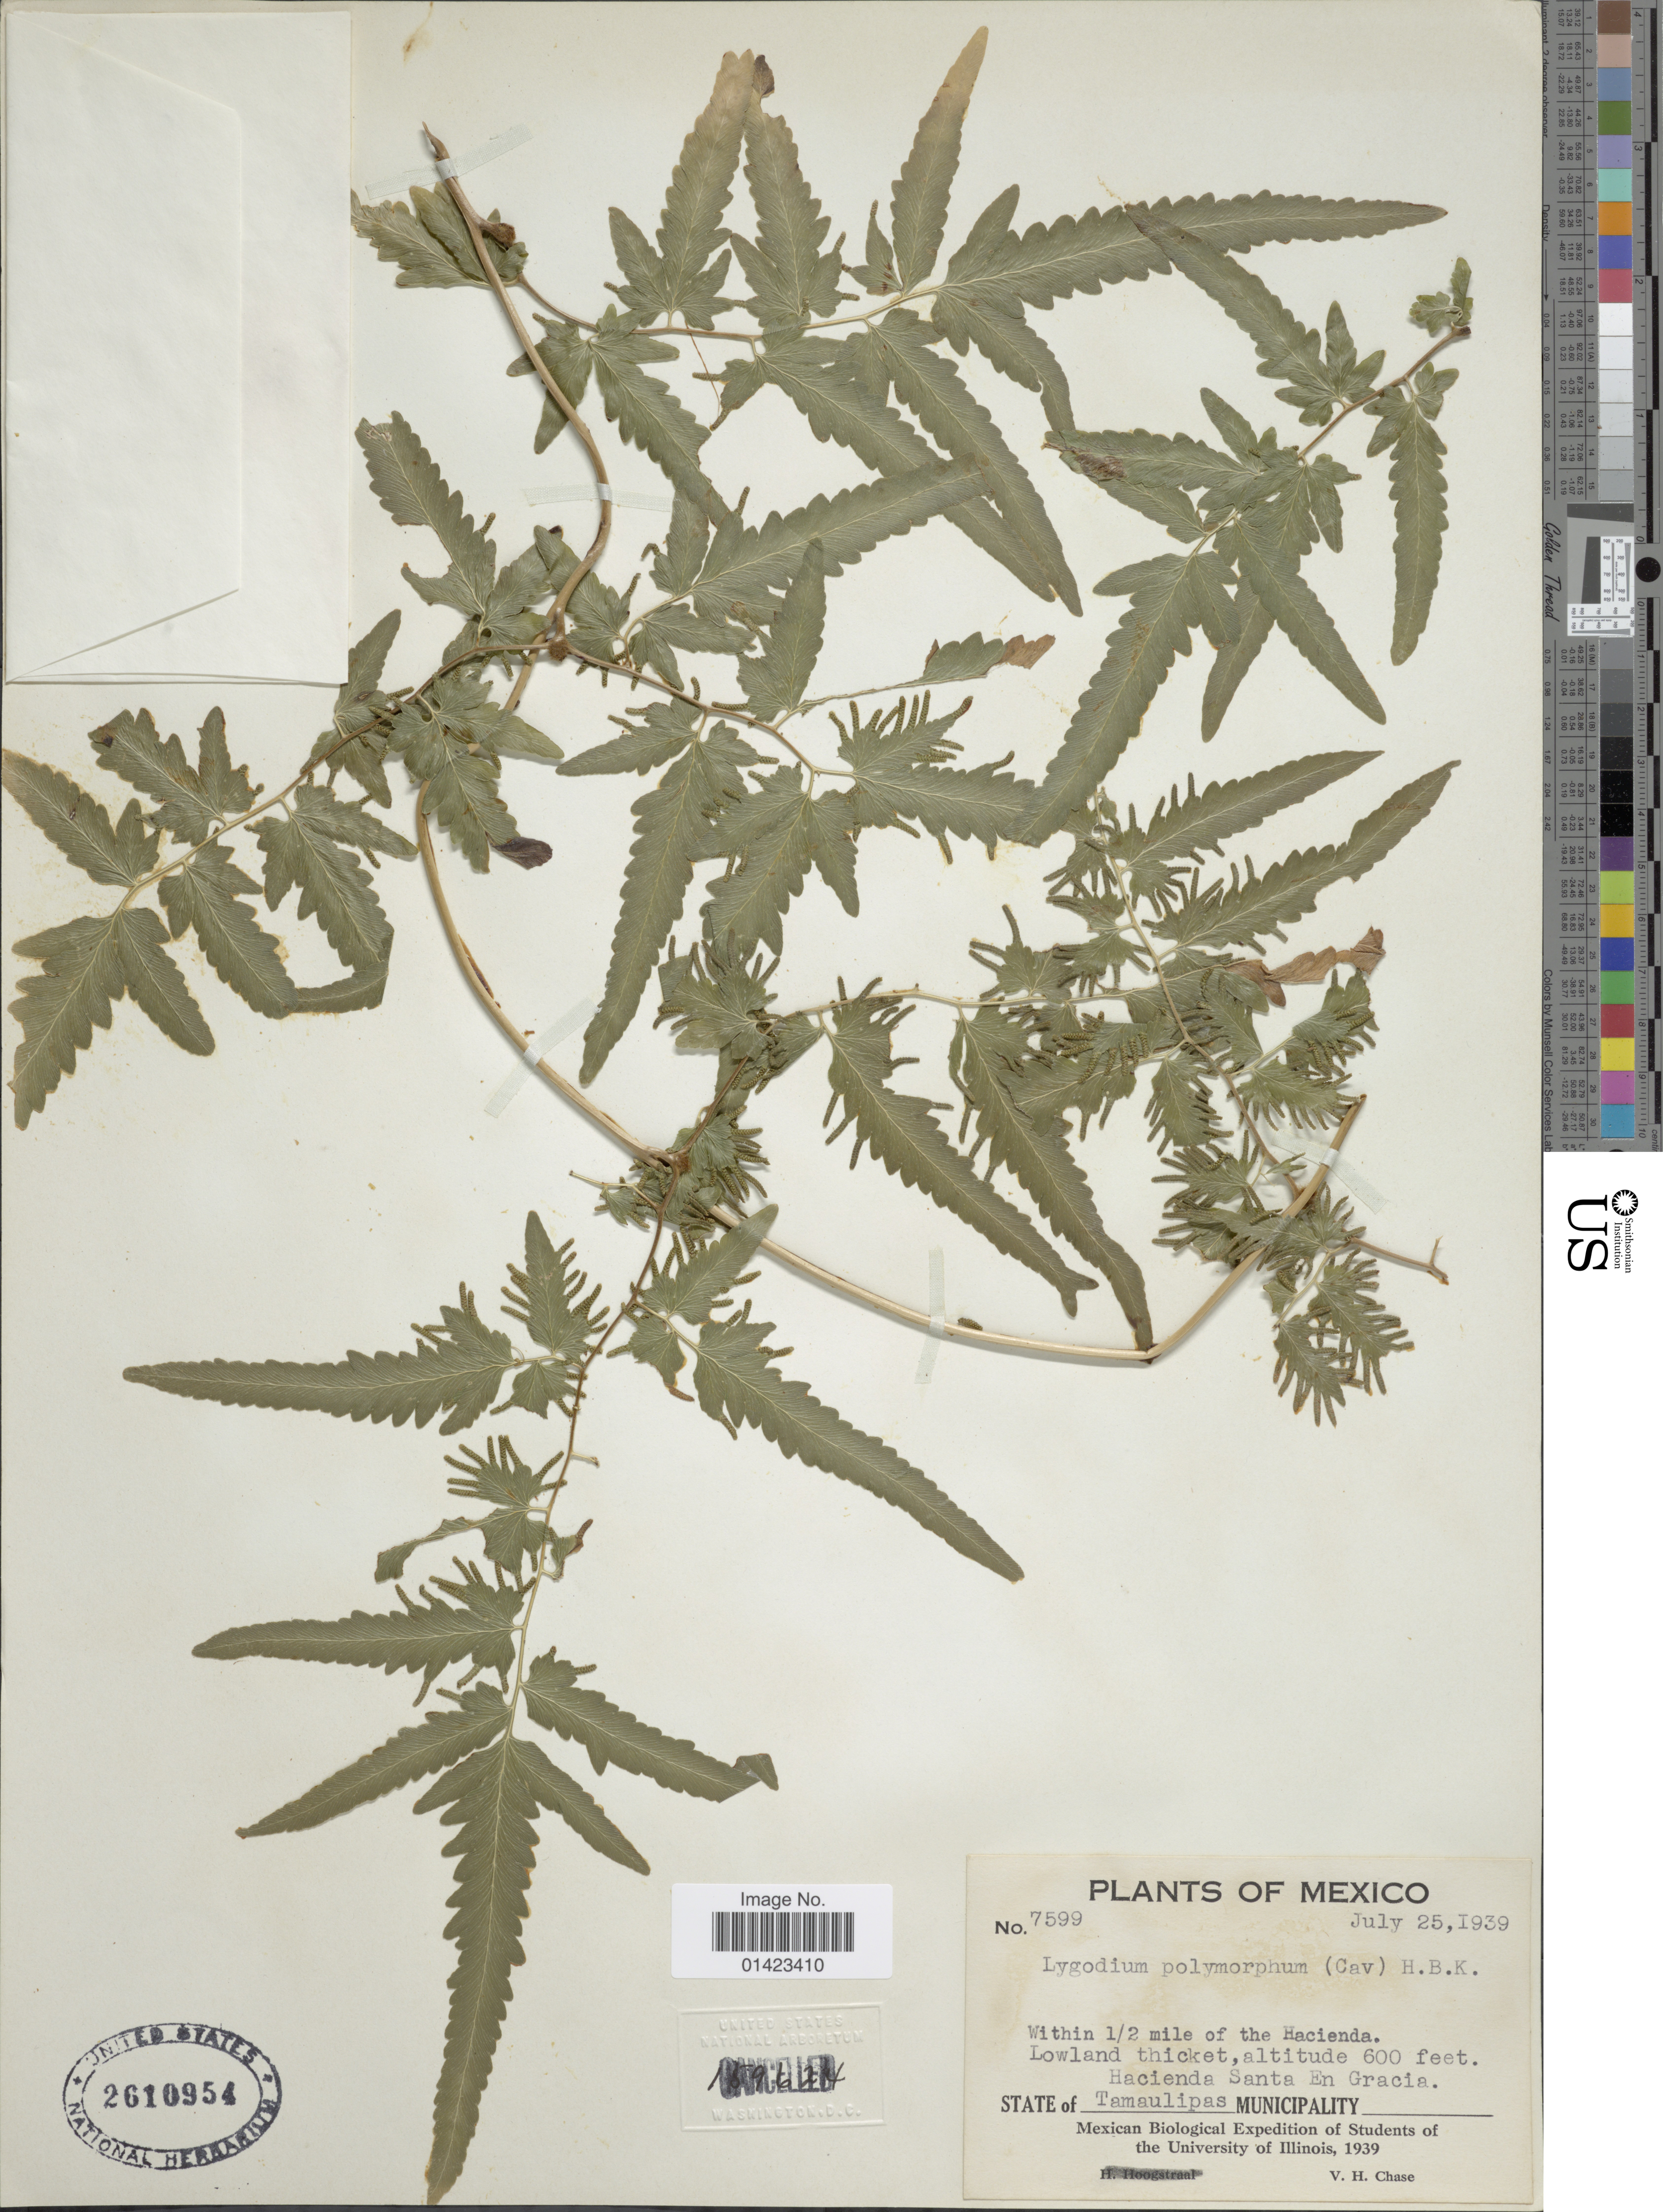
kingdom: Plantae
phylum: Tracheophyta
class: Polypodiopsida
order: Schizaeales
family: Lygodiaceae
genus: Lygodium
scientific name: Lygodium venustum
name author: Sw.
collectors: V. H. Chase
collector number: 7599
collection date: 1939-07-25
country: Mexico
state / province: Tamaulipas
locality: Hacienda Santa En Gracia, State of Tamaulipas,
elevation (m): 183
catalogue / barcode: US 2610954